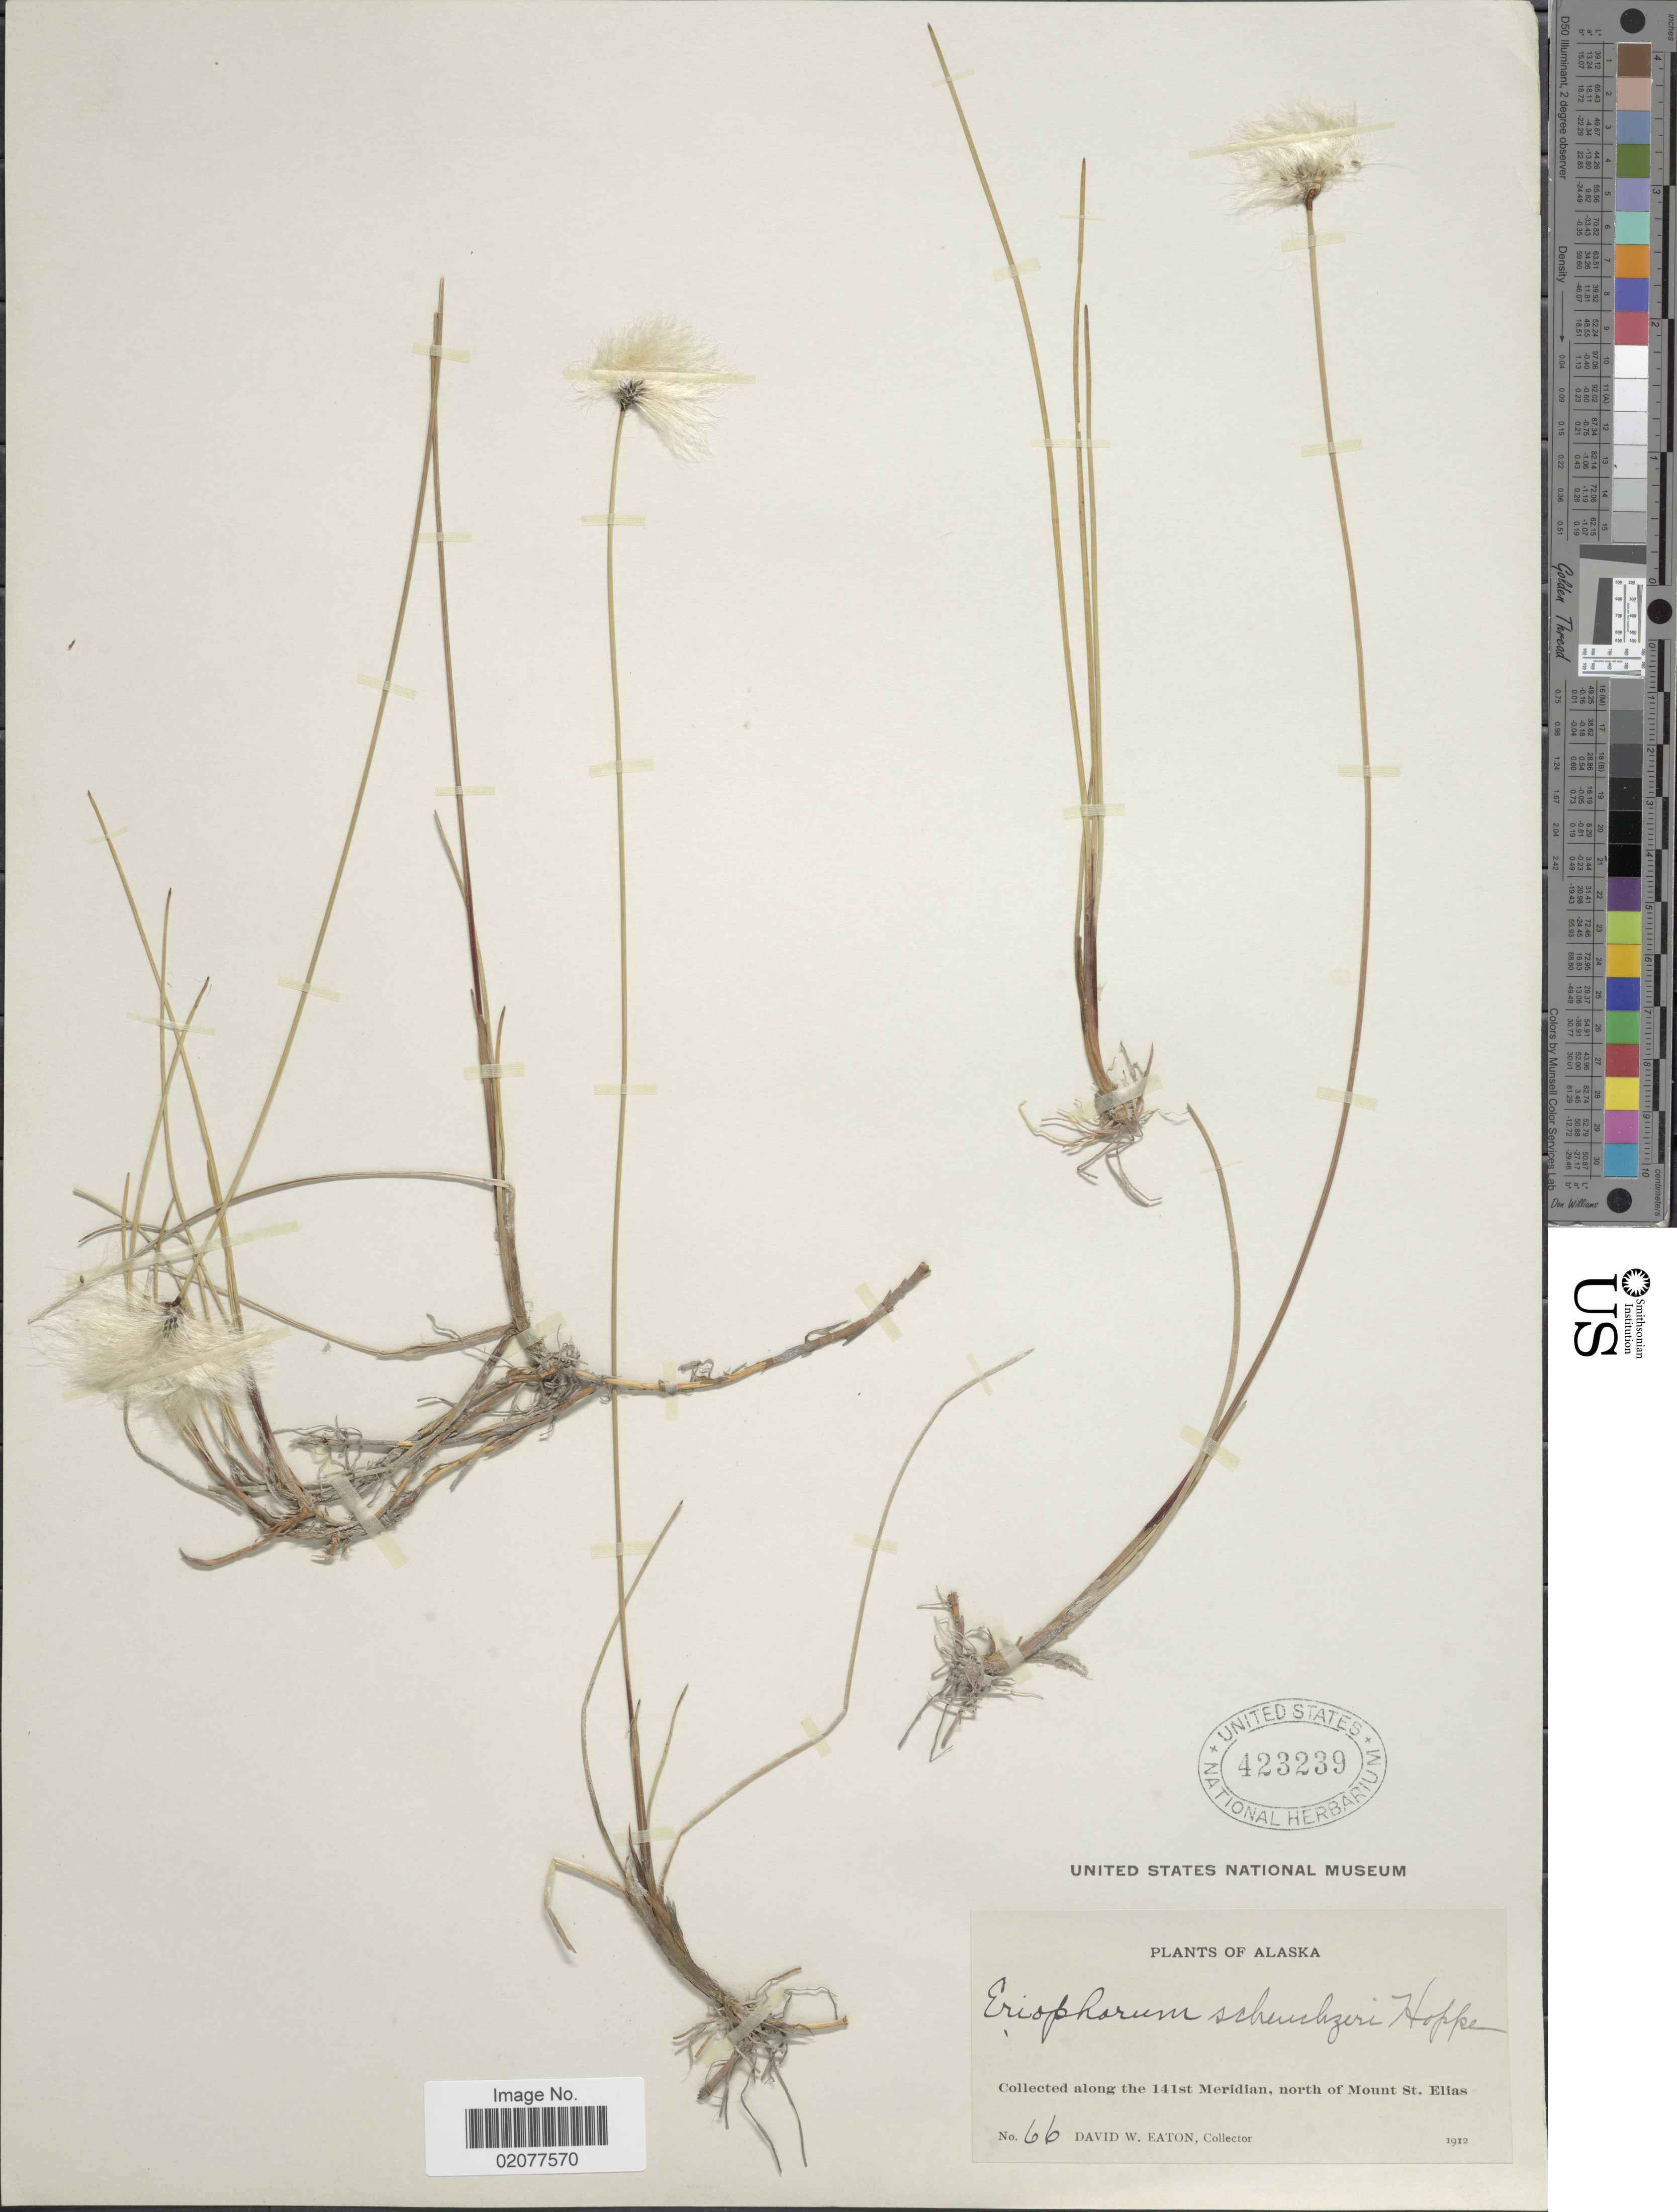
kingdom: Plantae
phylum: Tracheophyta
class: Liliopsida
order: Poales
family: Cyperaceae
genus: Eriophorum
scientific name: Eriophorum scheuchzeri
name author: Hoppe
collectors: D. Eaton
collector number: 66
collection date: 1912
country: United States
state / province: Alaska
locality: Alaska. Along the 141st Meridian, north of Mount, St. Elias.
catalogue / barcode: US 423239